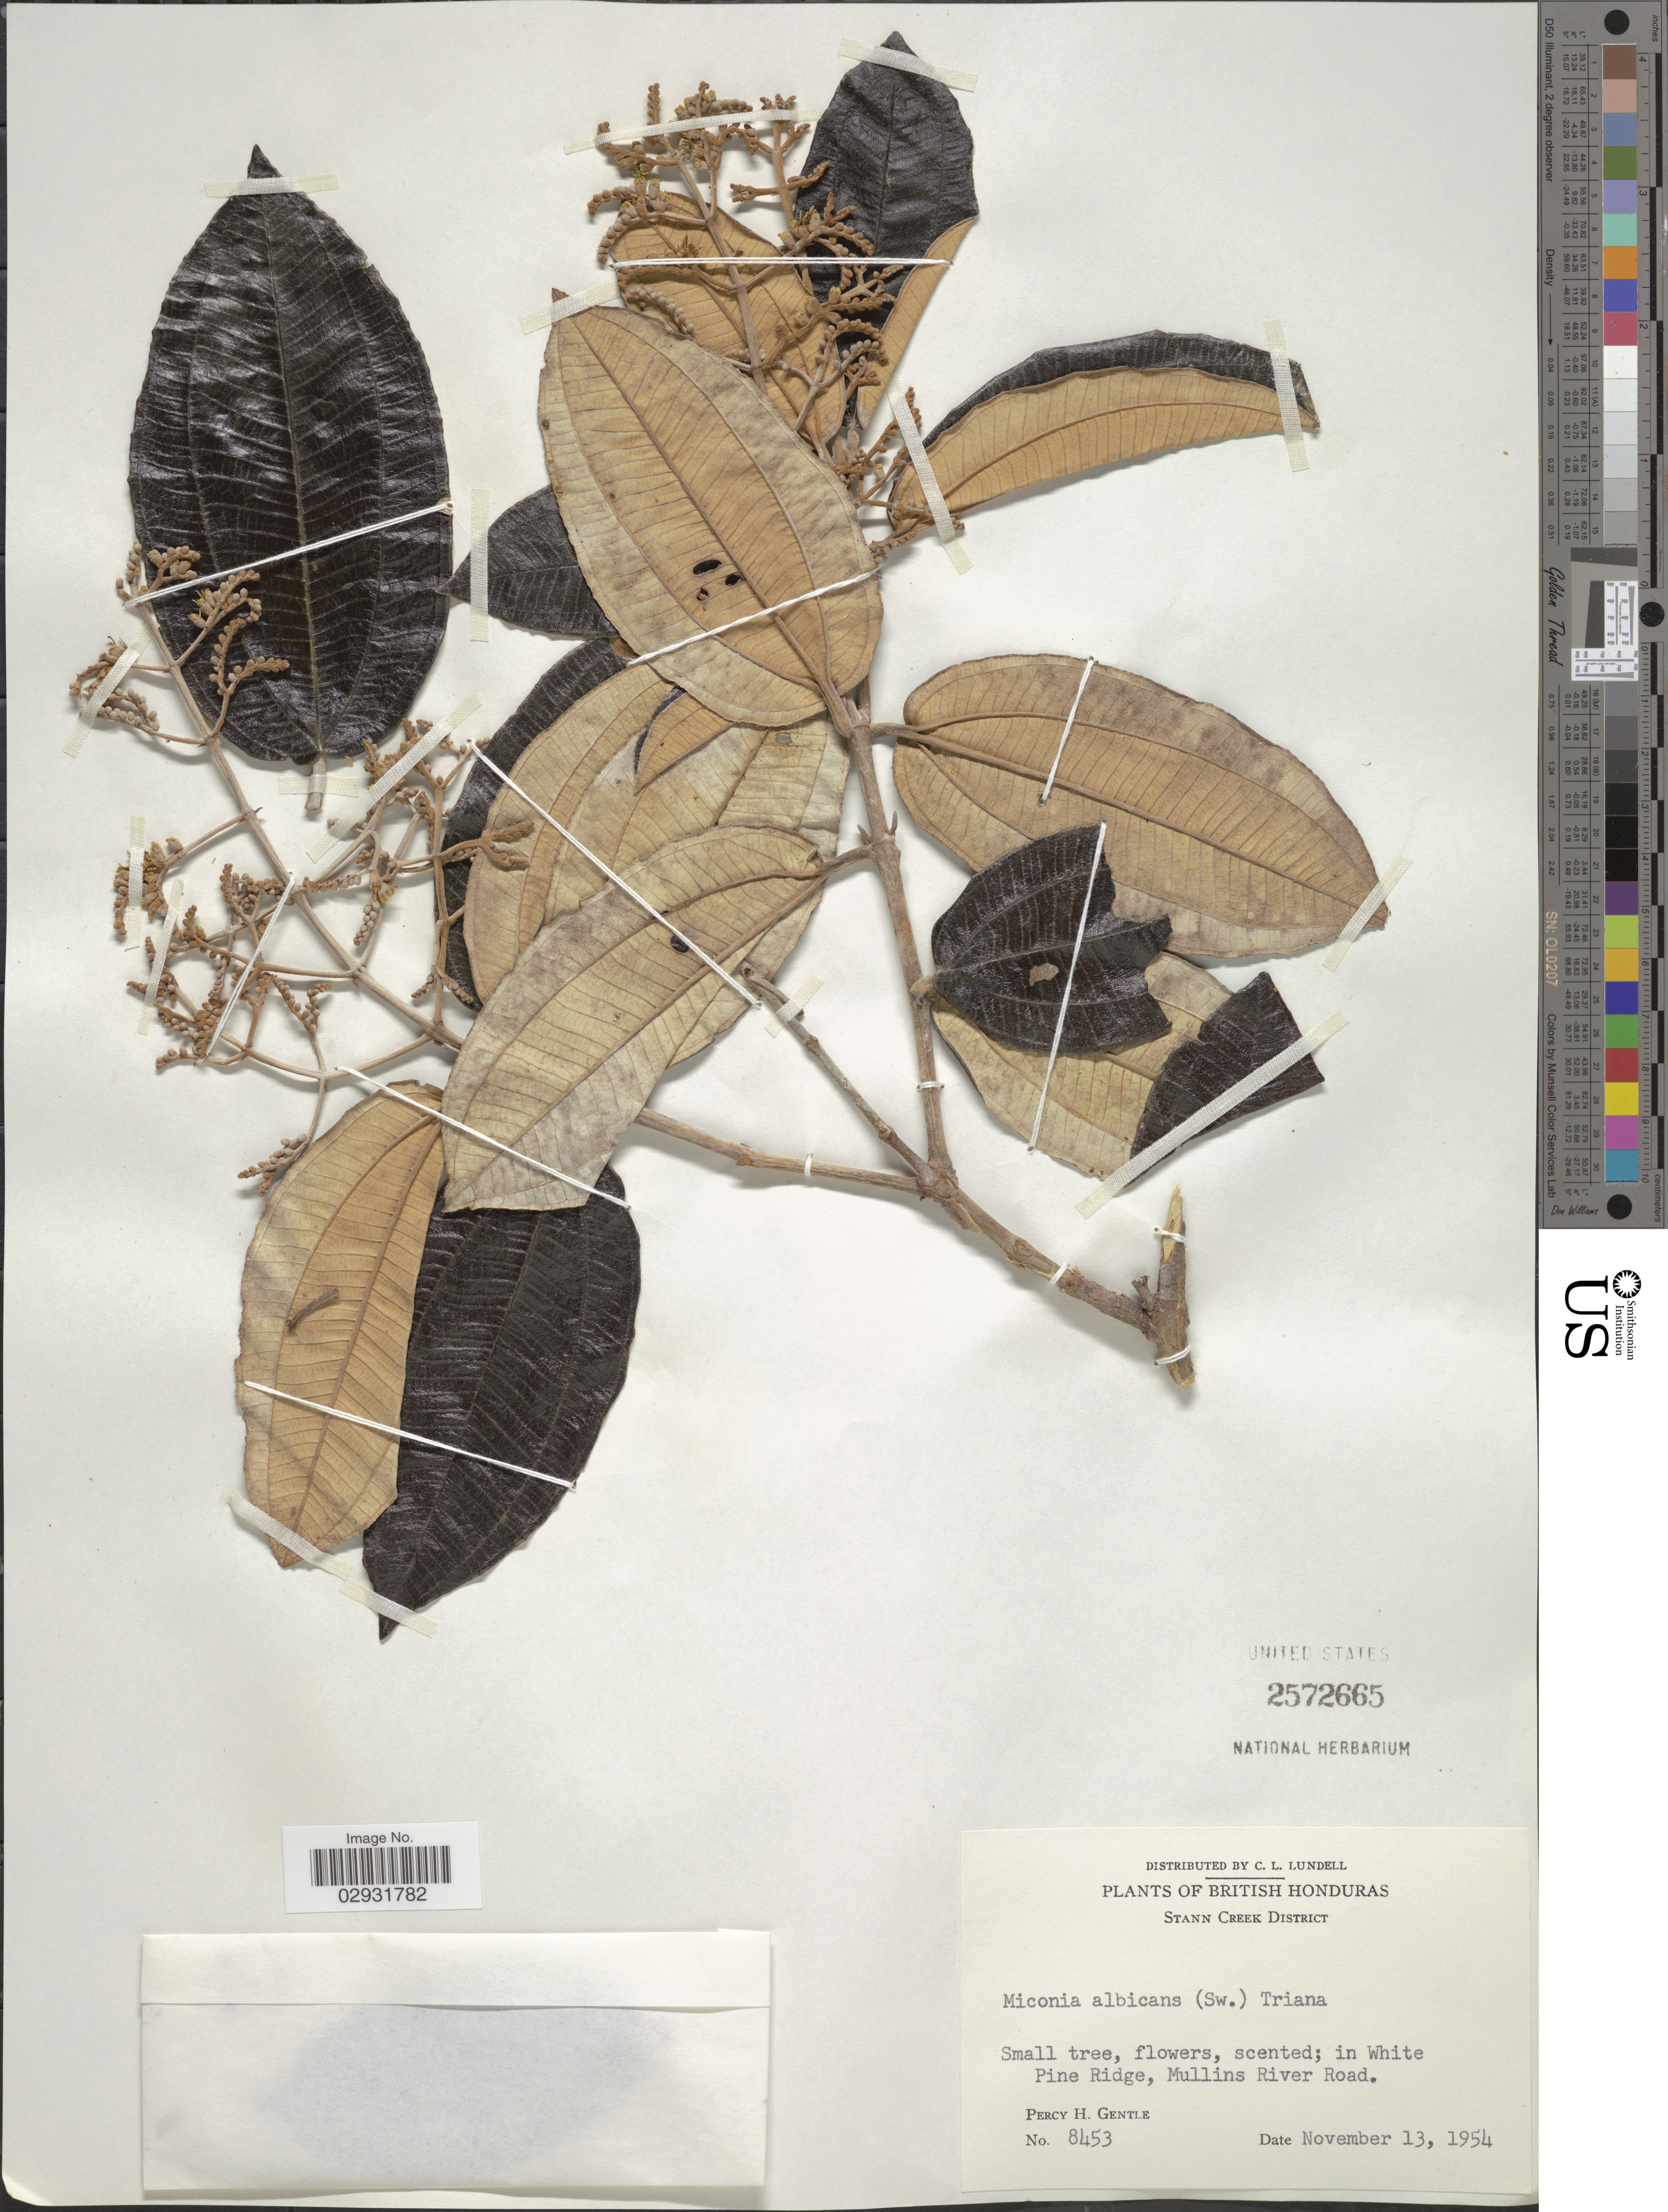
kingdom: Plantae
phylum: Tracheophyta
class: Magnoliopsida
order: Myrtales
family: Melastomataceae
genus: Miconia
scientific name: Miconia albicans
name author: (Sw.) Steud.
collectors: P. H. Gentle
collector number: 8453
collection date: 1954-11-13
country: Belize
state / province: Stann Creek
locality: British Honduras. Stann Creek District. In White Pine Ridge, Mullins River Road.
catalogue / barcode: US 2572665